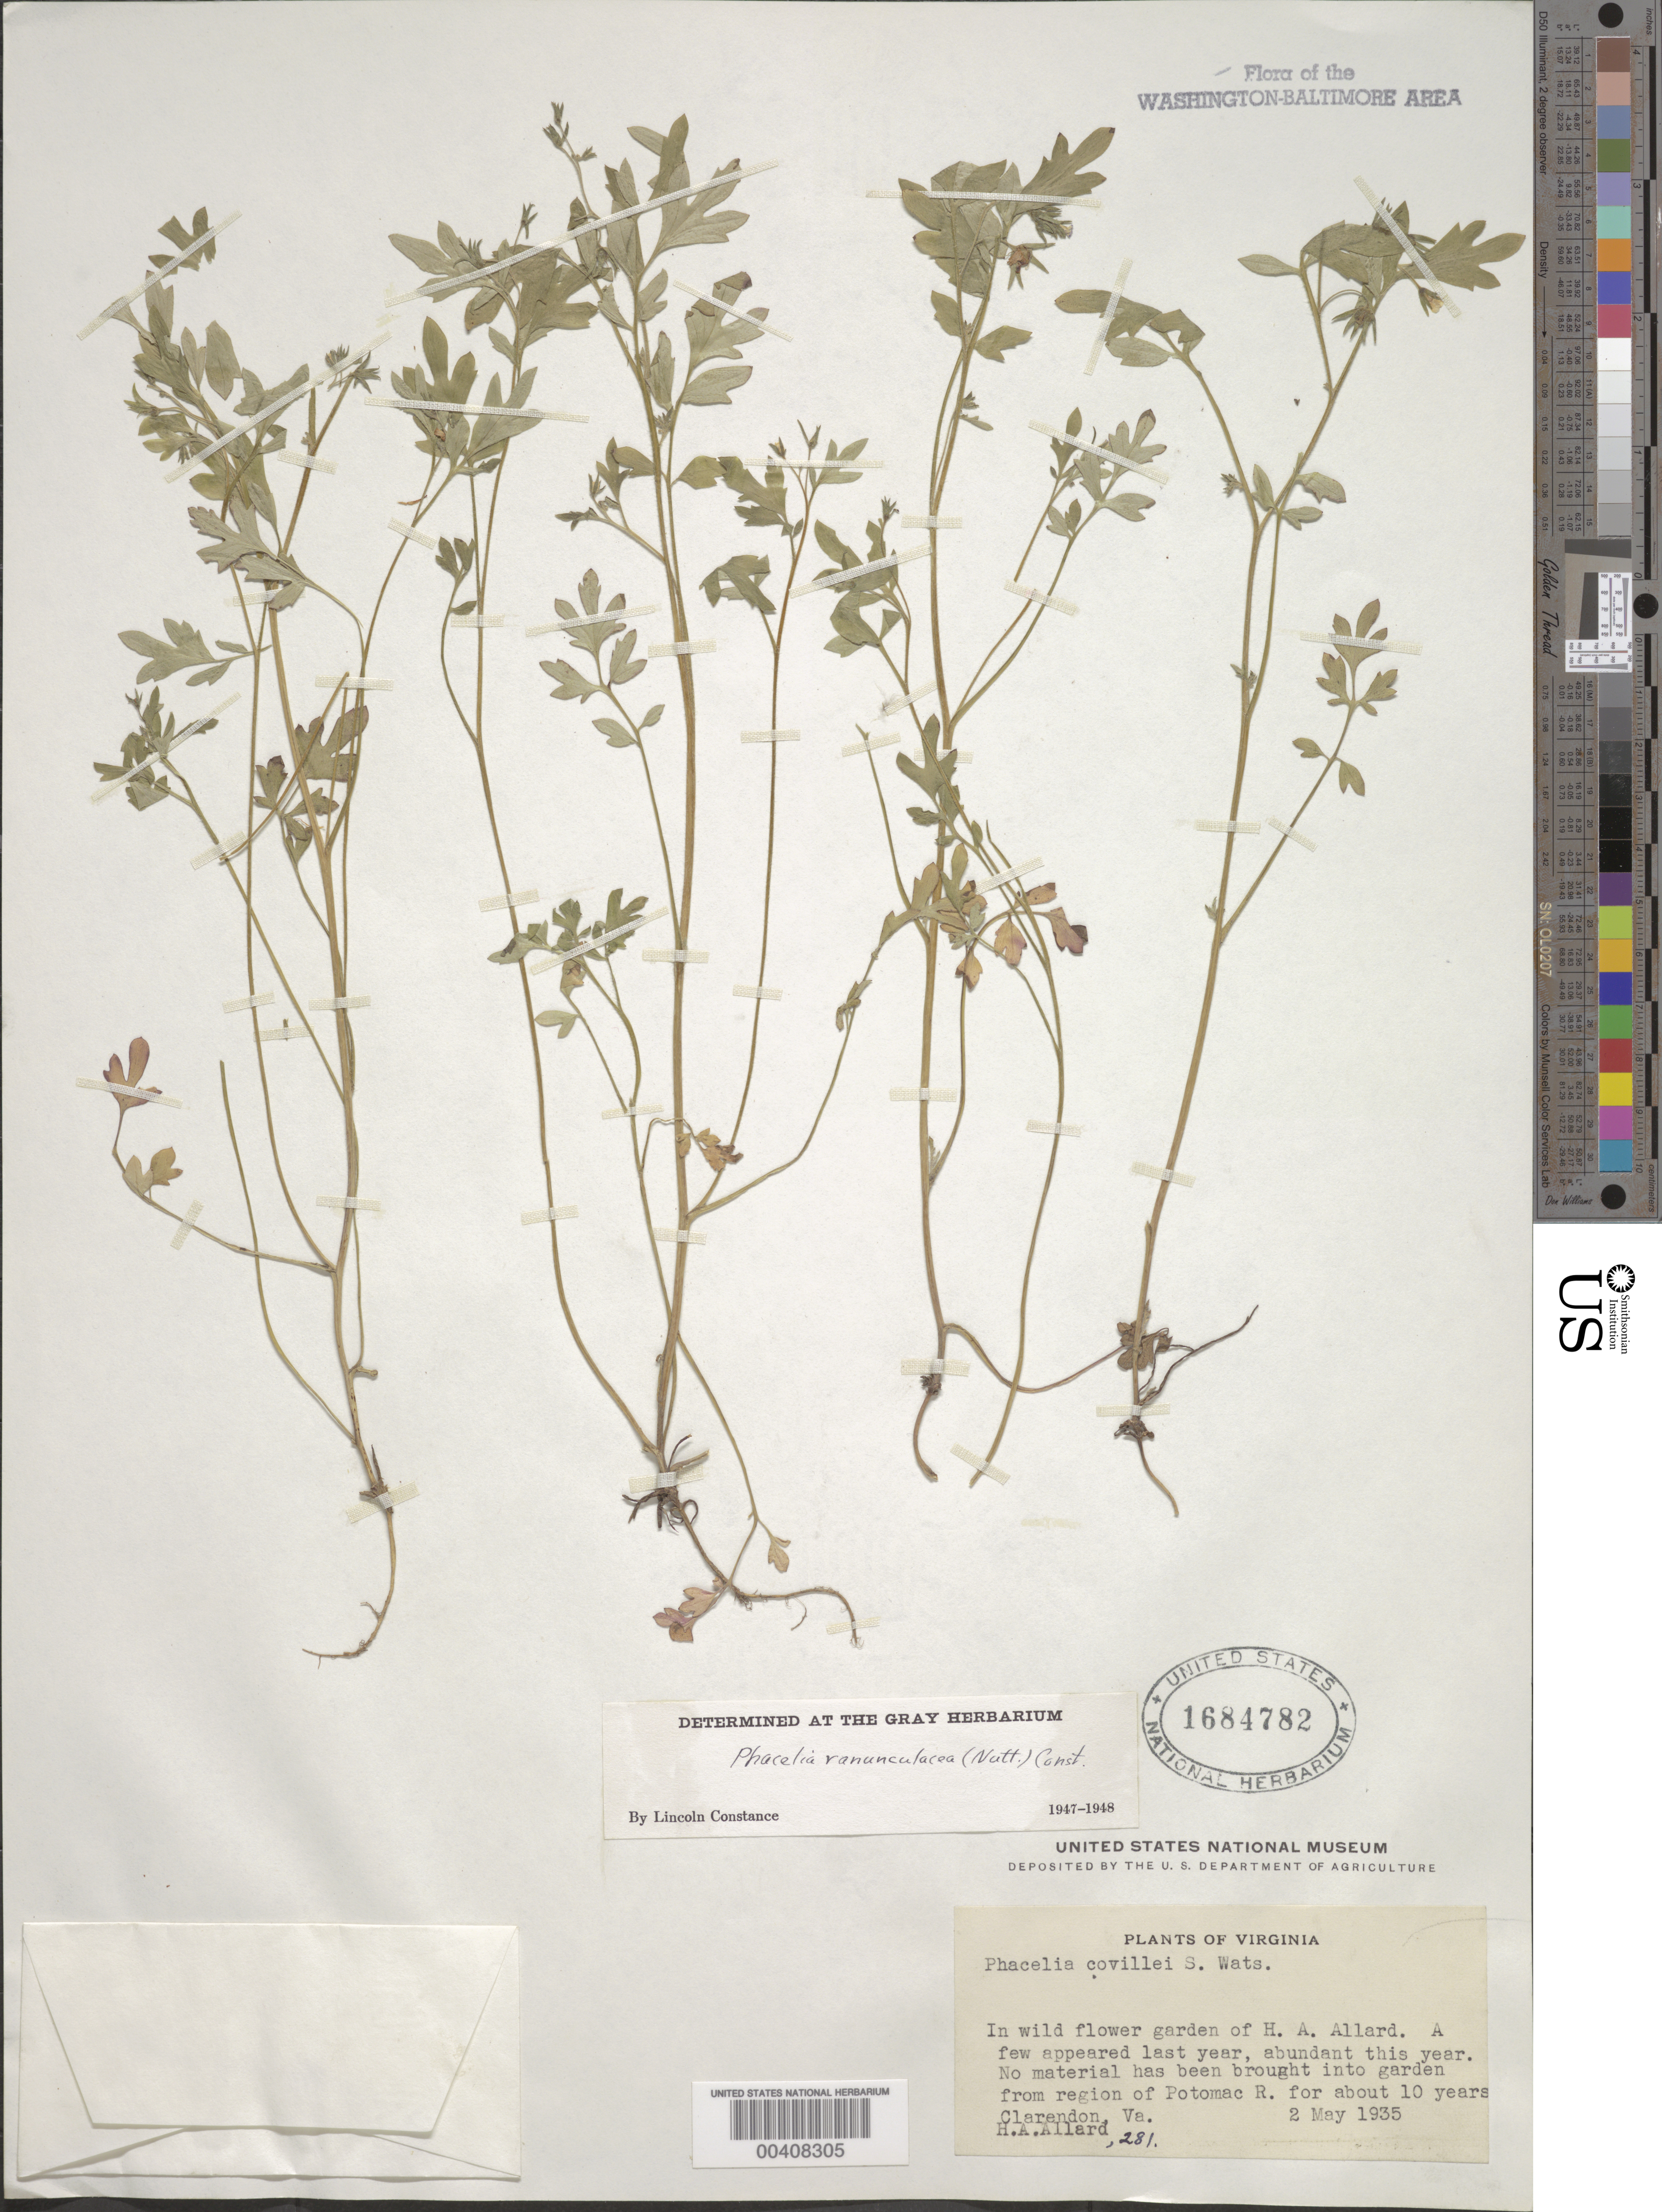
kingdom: Plantae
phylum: Tracheophyta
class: Magnoliopsida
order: Boraginales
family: Hydrophyllaceae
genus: Phacelia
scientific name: Phacelia ranunculacea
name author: (Nutt.) Constance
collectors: H. A. Allard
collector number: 281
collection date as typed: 02 May 1935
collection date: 1935-05-02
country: United States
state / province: Virginia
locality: Claradon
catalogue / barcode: US 1684782